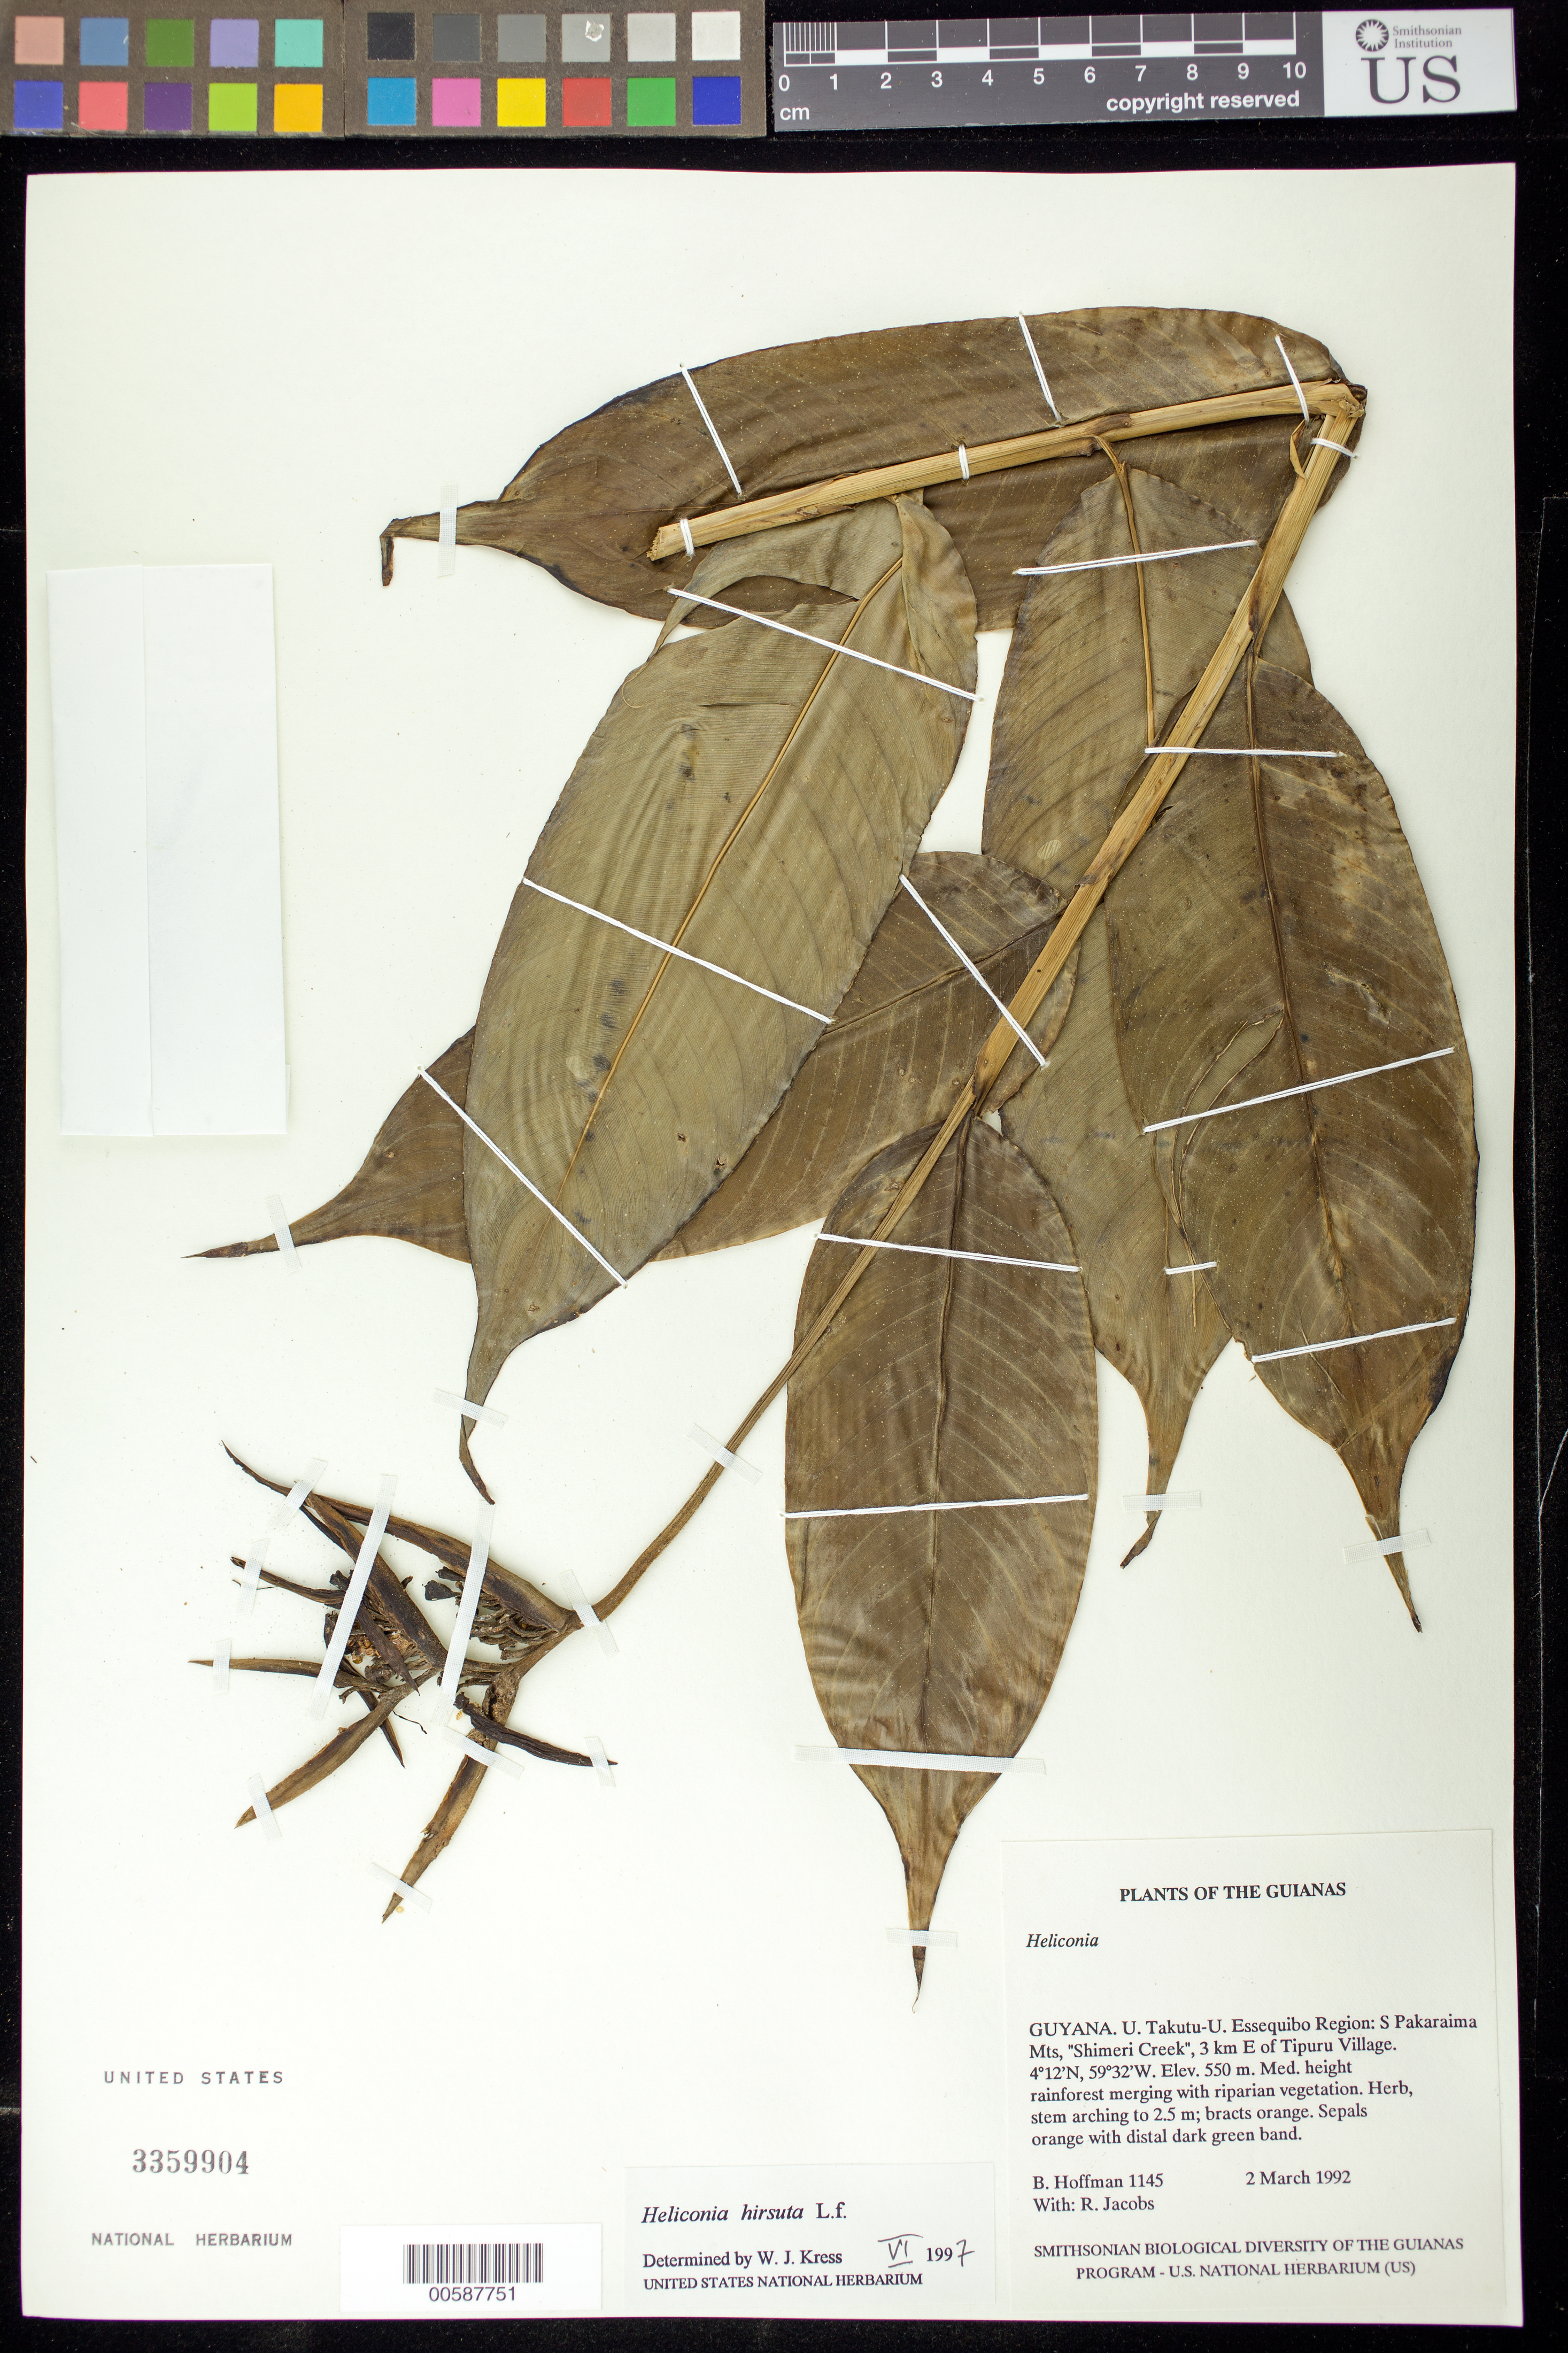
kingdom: Plantae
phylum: Tracheophyta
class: Liliopsida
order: Zingiberales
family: Heliconiaceae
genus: Heliconia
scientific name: Heliconia hirsuta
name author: L. f.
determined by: Kress, W. J., (US), Smithsonian Institution - National Museum of Natural History (UNITED STATES)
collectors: B. Hoffman & R. Jacobs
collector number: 1145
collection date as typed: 2 March 1992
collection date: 1992-03-02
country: Guyana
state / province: U. Takutu-U. Essequibo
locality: S Pakaraima Mts, "Shimeri Creek", 3 km E of Tipuru Village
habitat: Med. height rainforest merging with riparian vegetation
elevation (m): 550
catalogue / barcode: US 3359904